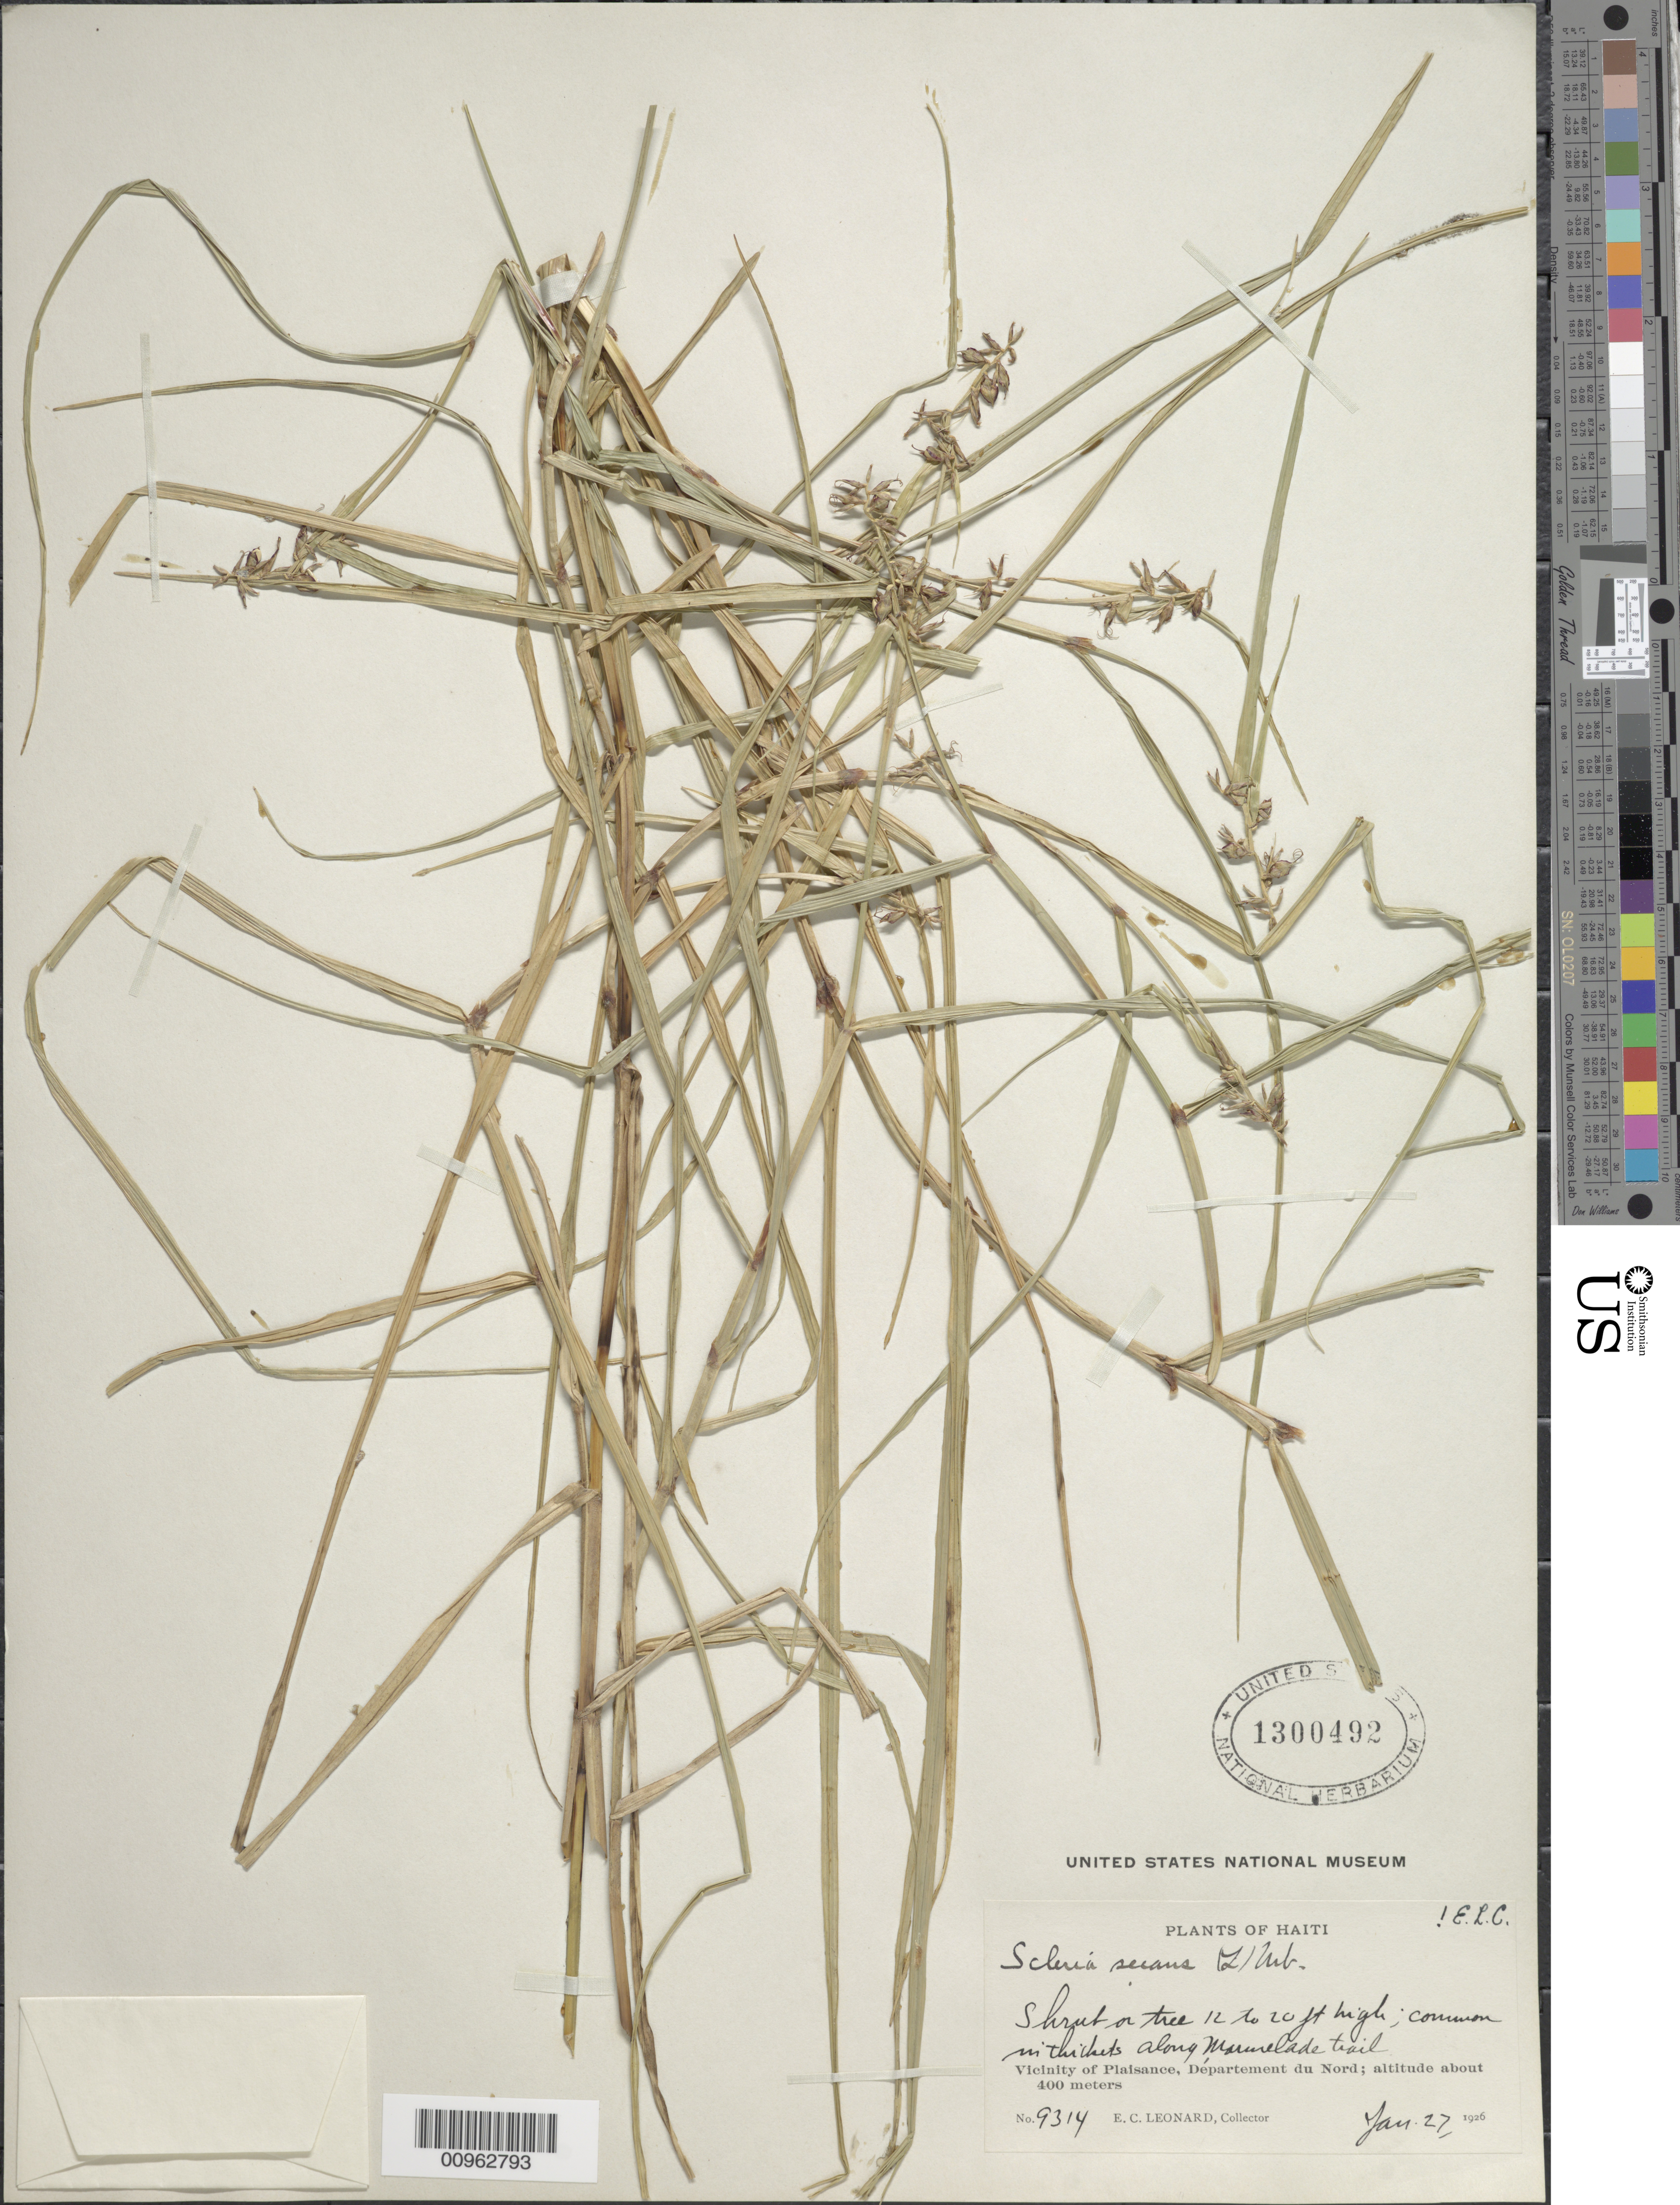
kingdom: Plantae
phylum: Tracheophyta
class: Liliopsida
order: Poales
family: Cyperaceae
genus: Scleria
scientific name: Scleria secans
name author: (L.) Urb.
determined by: Core, E. L.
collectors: E. C. Leonard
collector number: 9314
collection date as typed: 27 Jan 1926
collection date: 1926-01-27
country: Haiti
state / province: Nord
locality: Vicinity of Plaisance, along Marmelade trail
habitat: In thickets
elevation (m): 400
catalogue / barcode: US 1300492